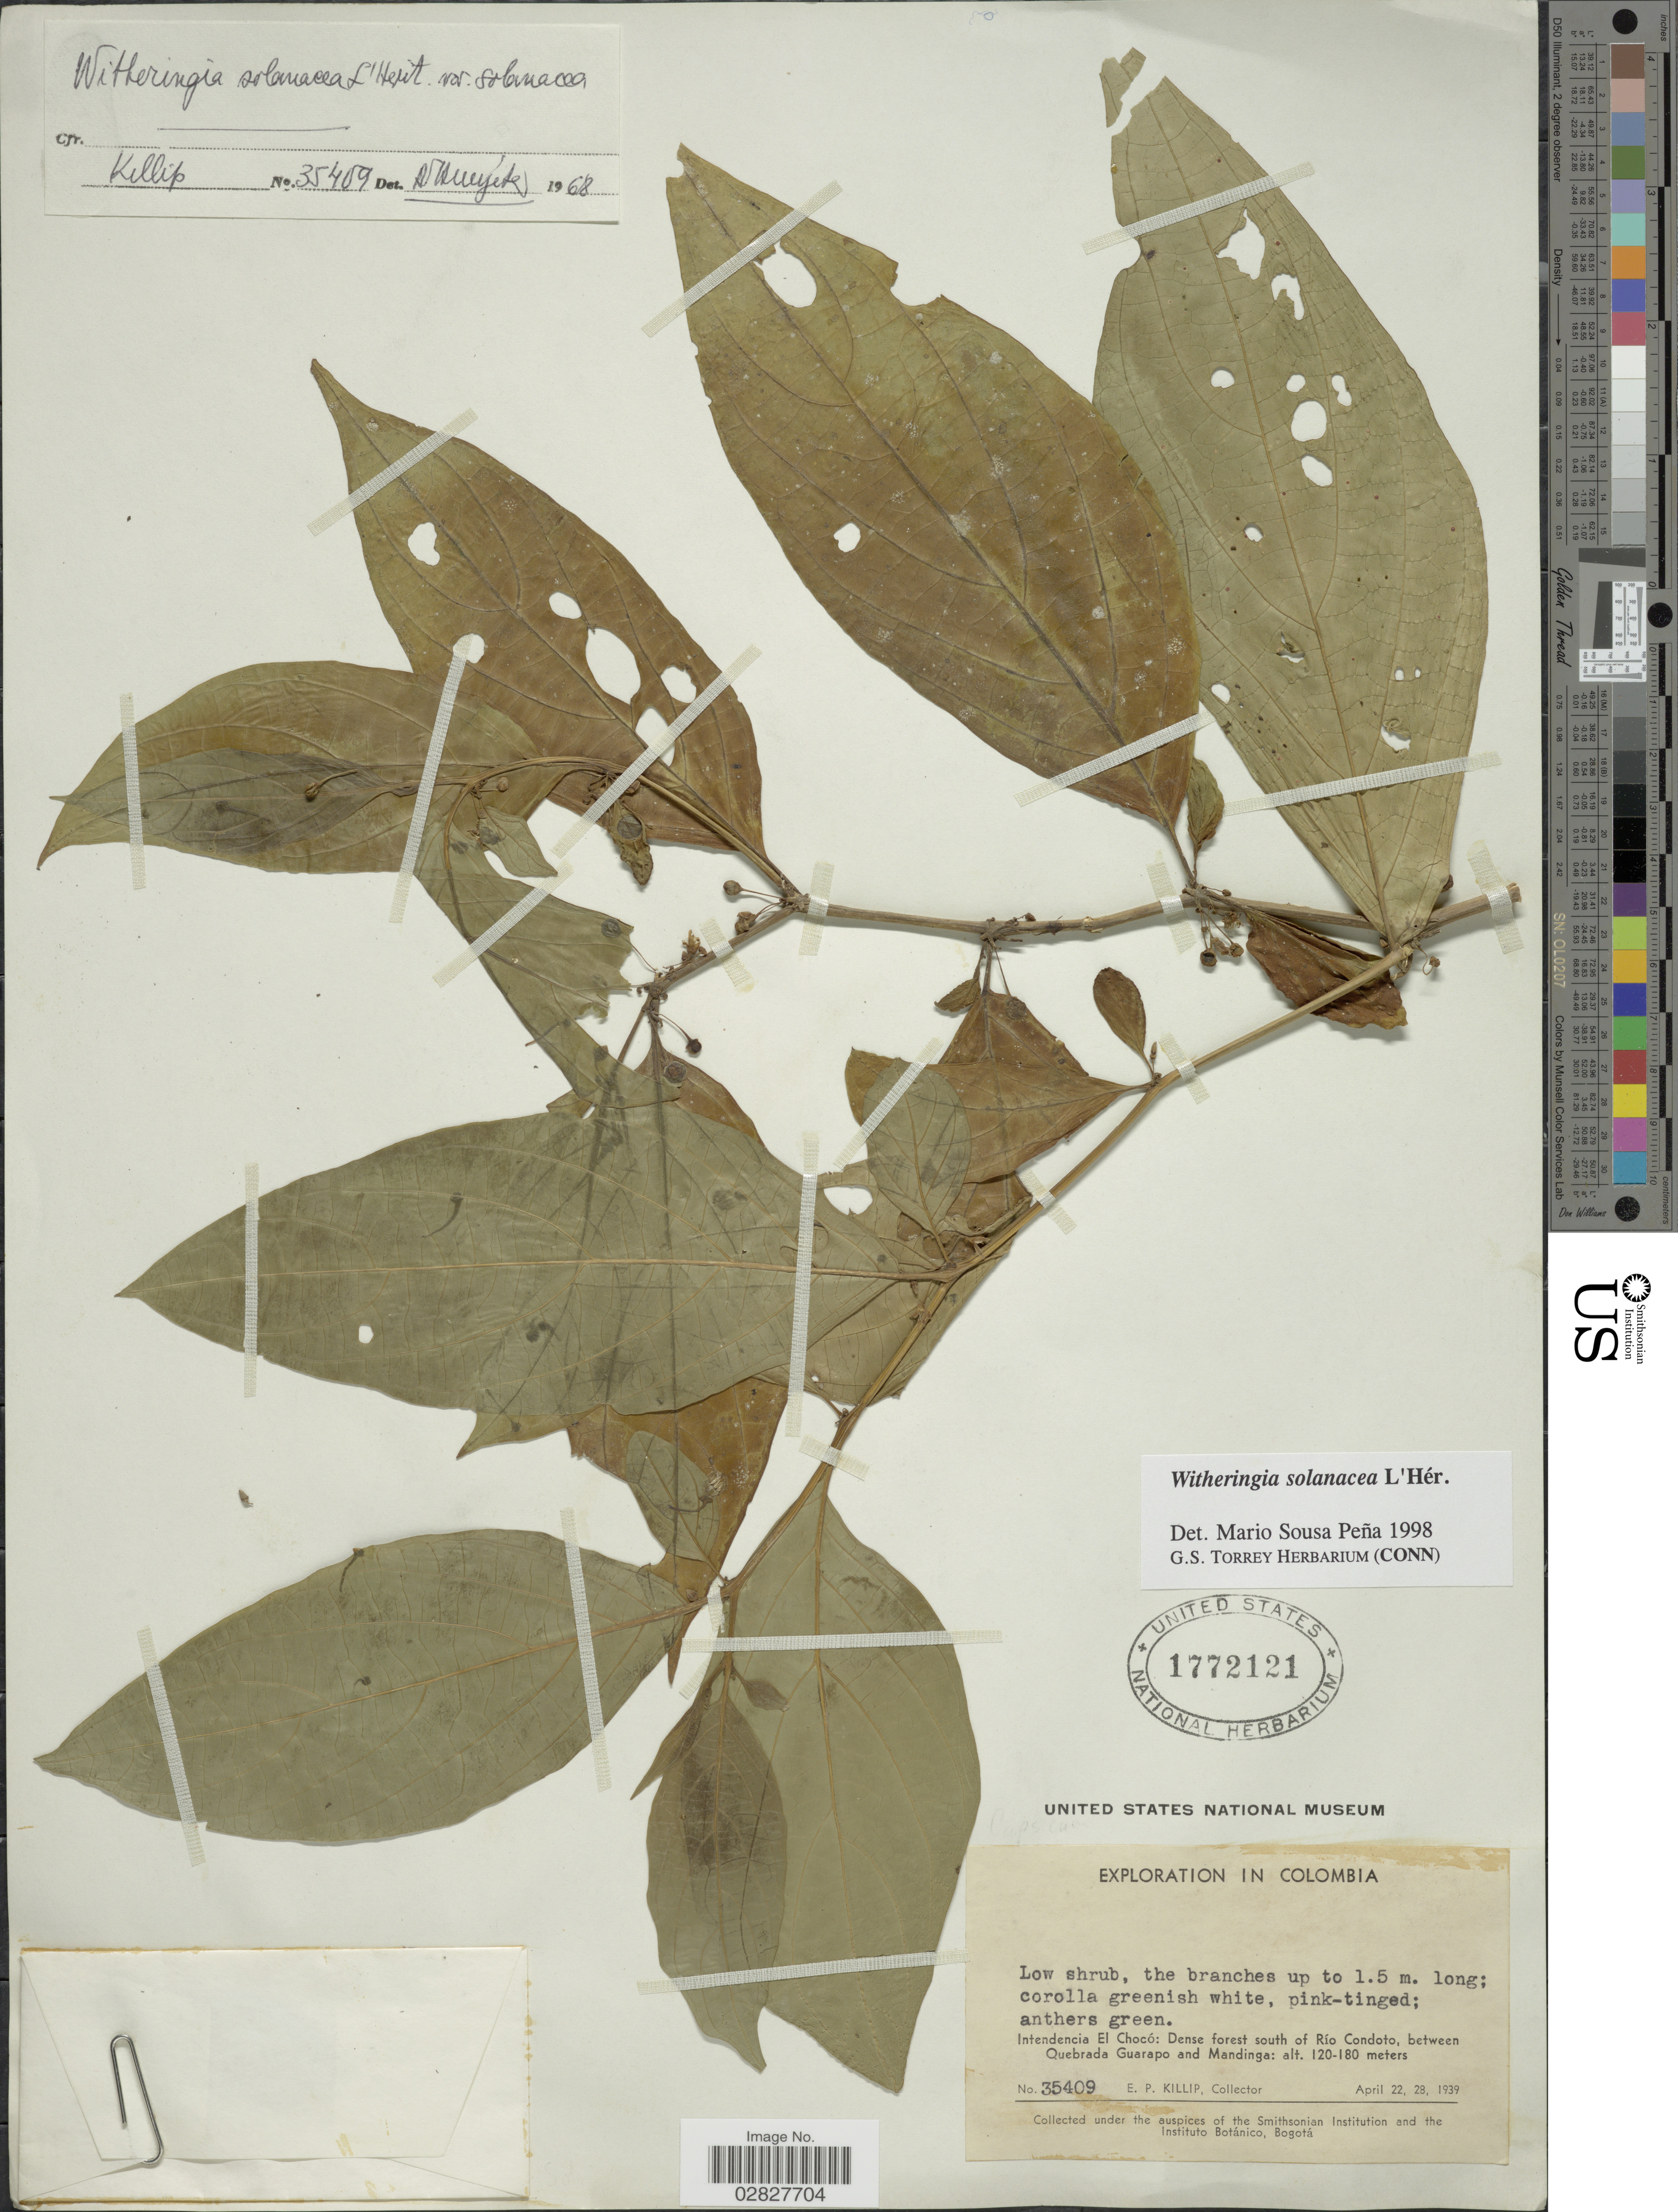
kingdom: Plantae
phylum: Tracheophyta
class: Magnoliopsida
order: Solanales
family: Solanaceae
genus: Witheringia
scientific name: Witheringia solanacea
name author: L'Hér.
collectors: E. P. Killip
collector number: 35409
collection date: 1939-04-22/1939-04-28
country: Colombia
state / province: Chocó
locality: Intendencia El Chocó: Dense forest south of Río Condoto, between Quebrada Guarapo and Mandinga.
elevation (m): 120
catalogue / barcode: US 1772121